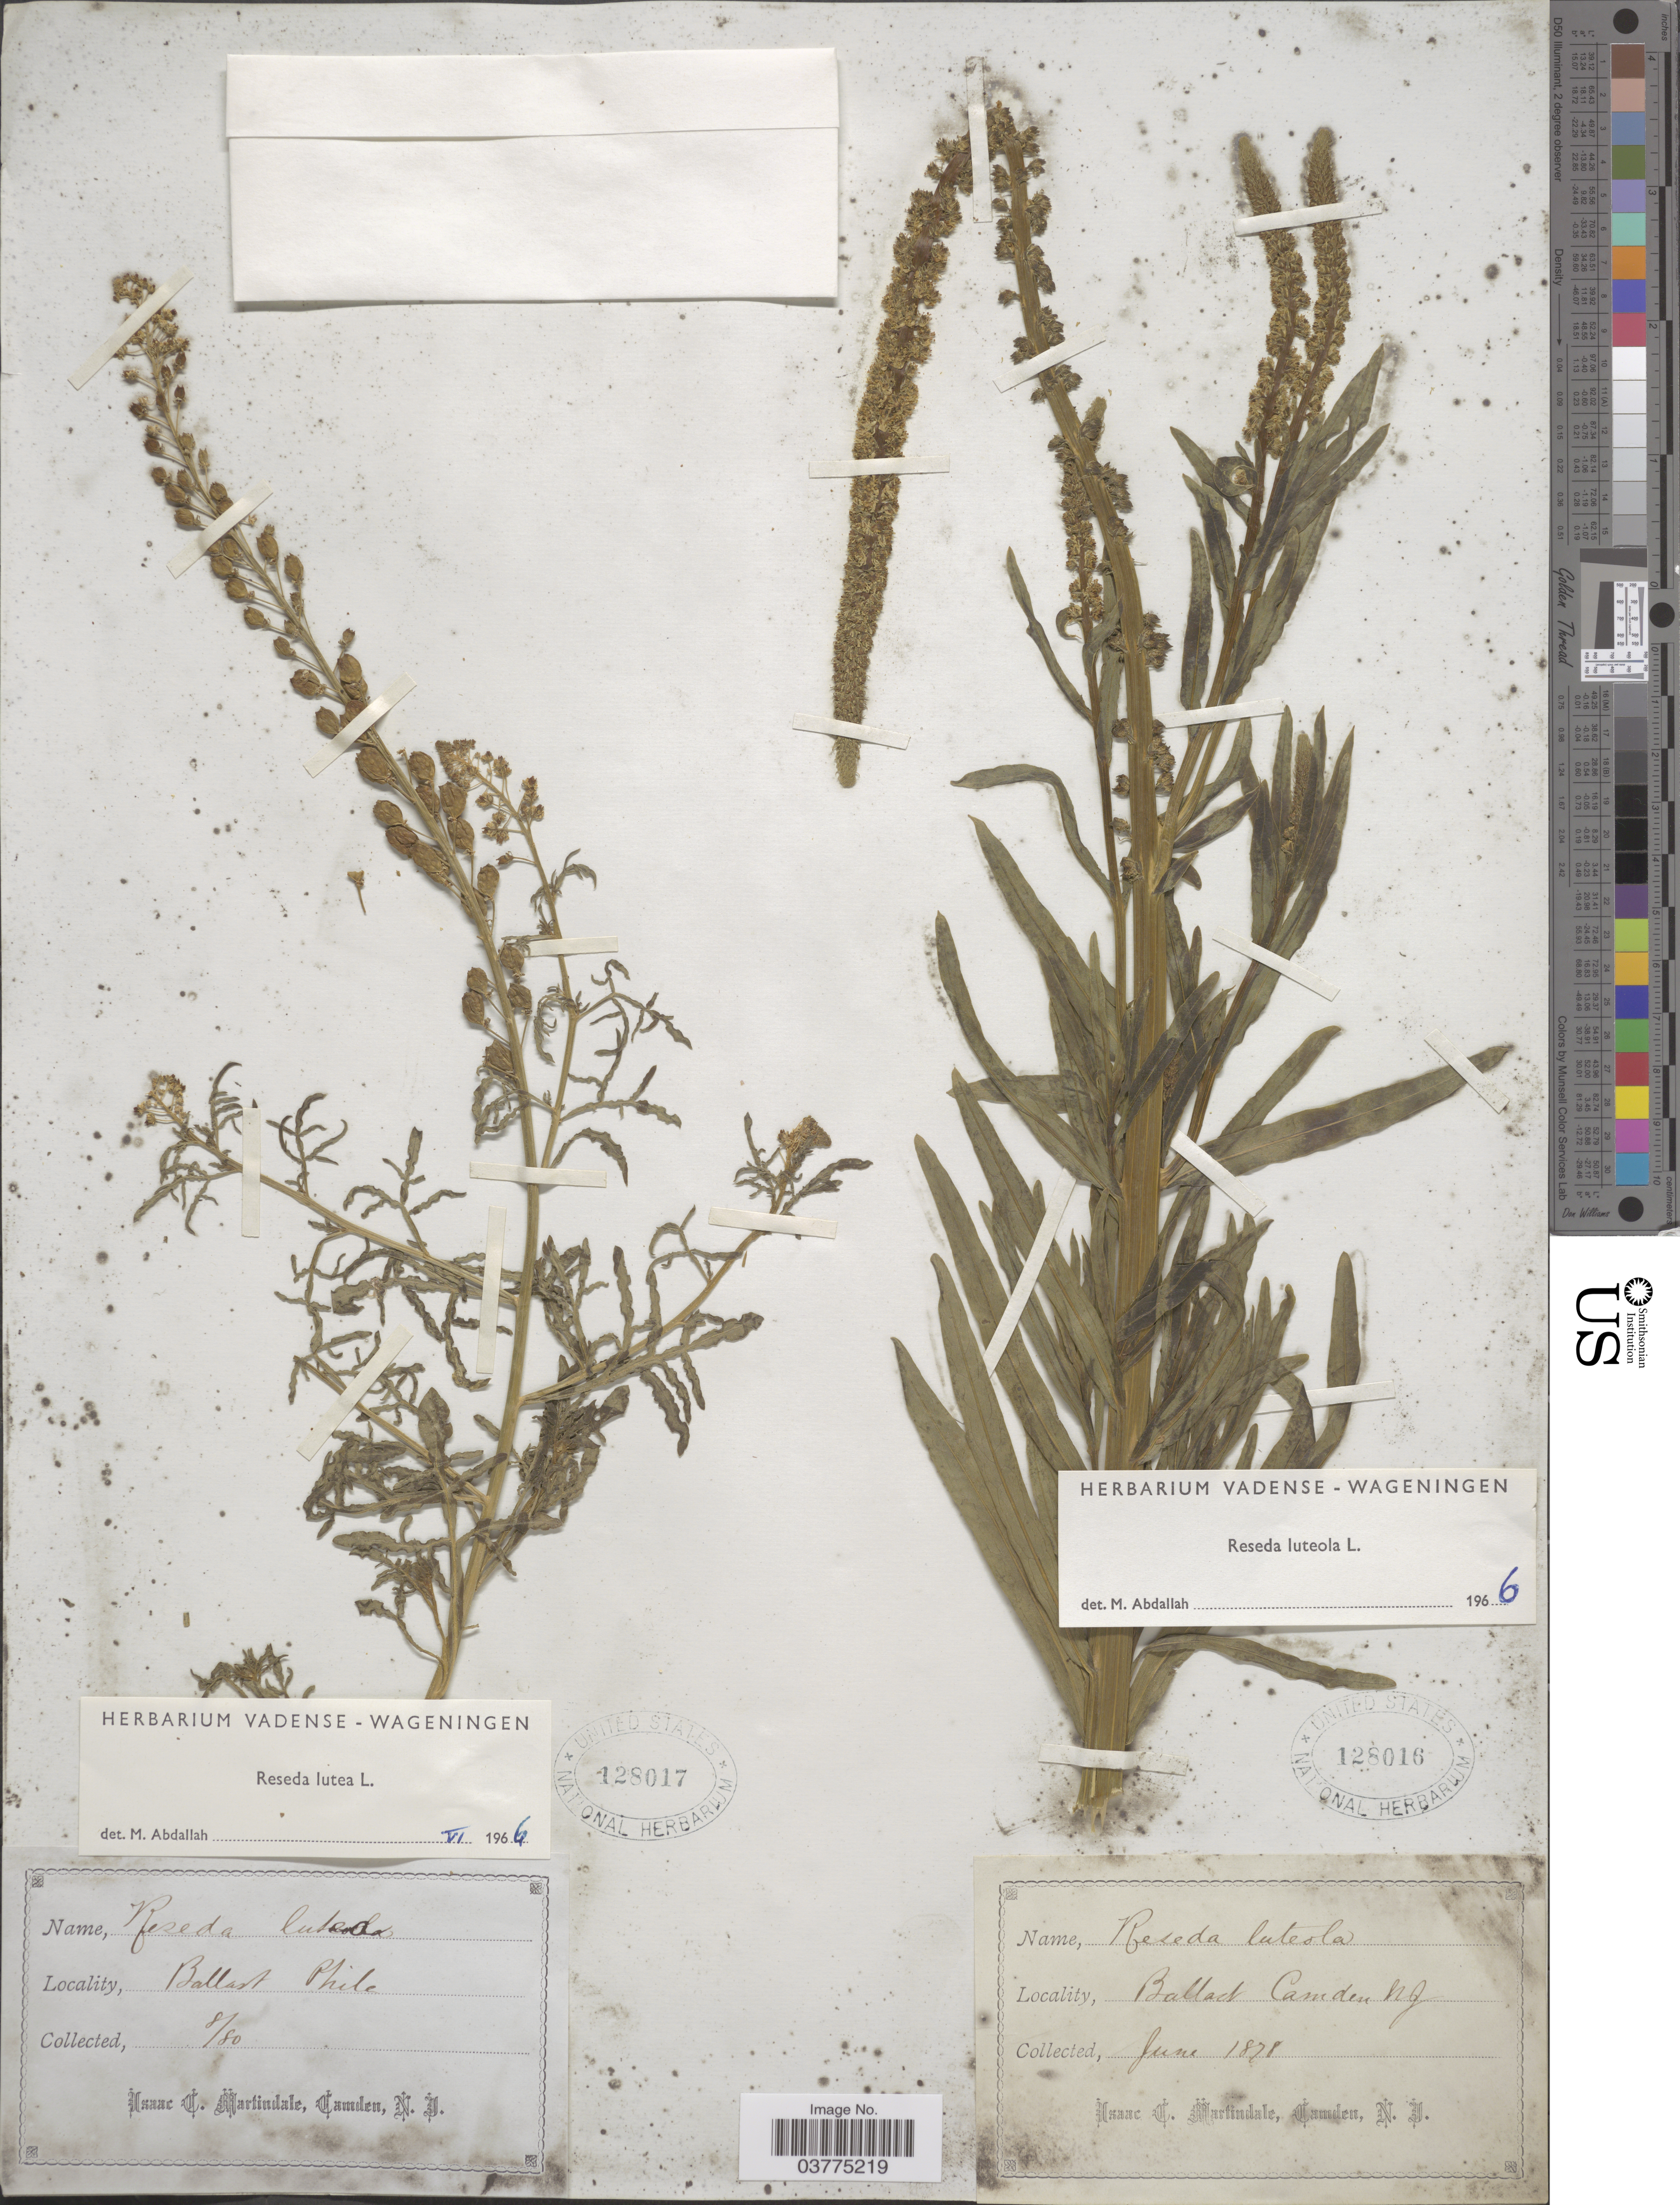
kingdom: Plantae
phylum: Tracheophyta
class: Magnoliopsida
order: Brassicales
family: Resedaceae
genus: Reseda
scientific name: Reseda lutea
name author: L.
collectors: I. C. Martindale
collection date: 1878-06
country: United States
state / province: New Jersey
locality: Ballast Camden.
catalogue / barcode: US 128016-2